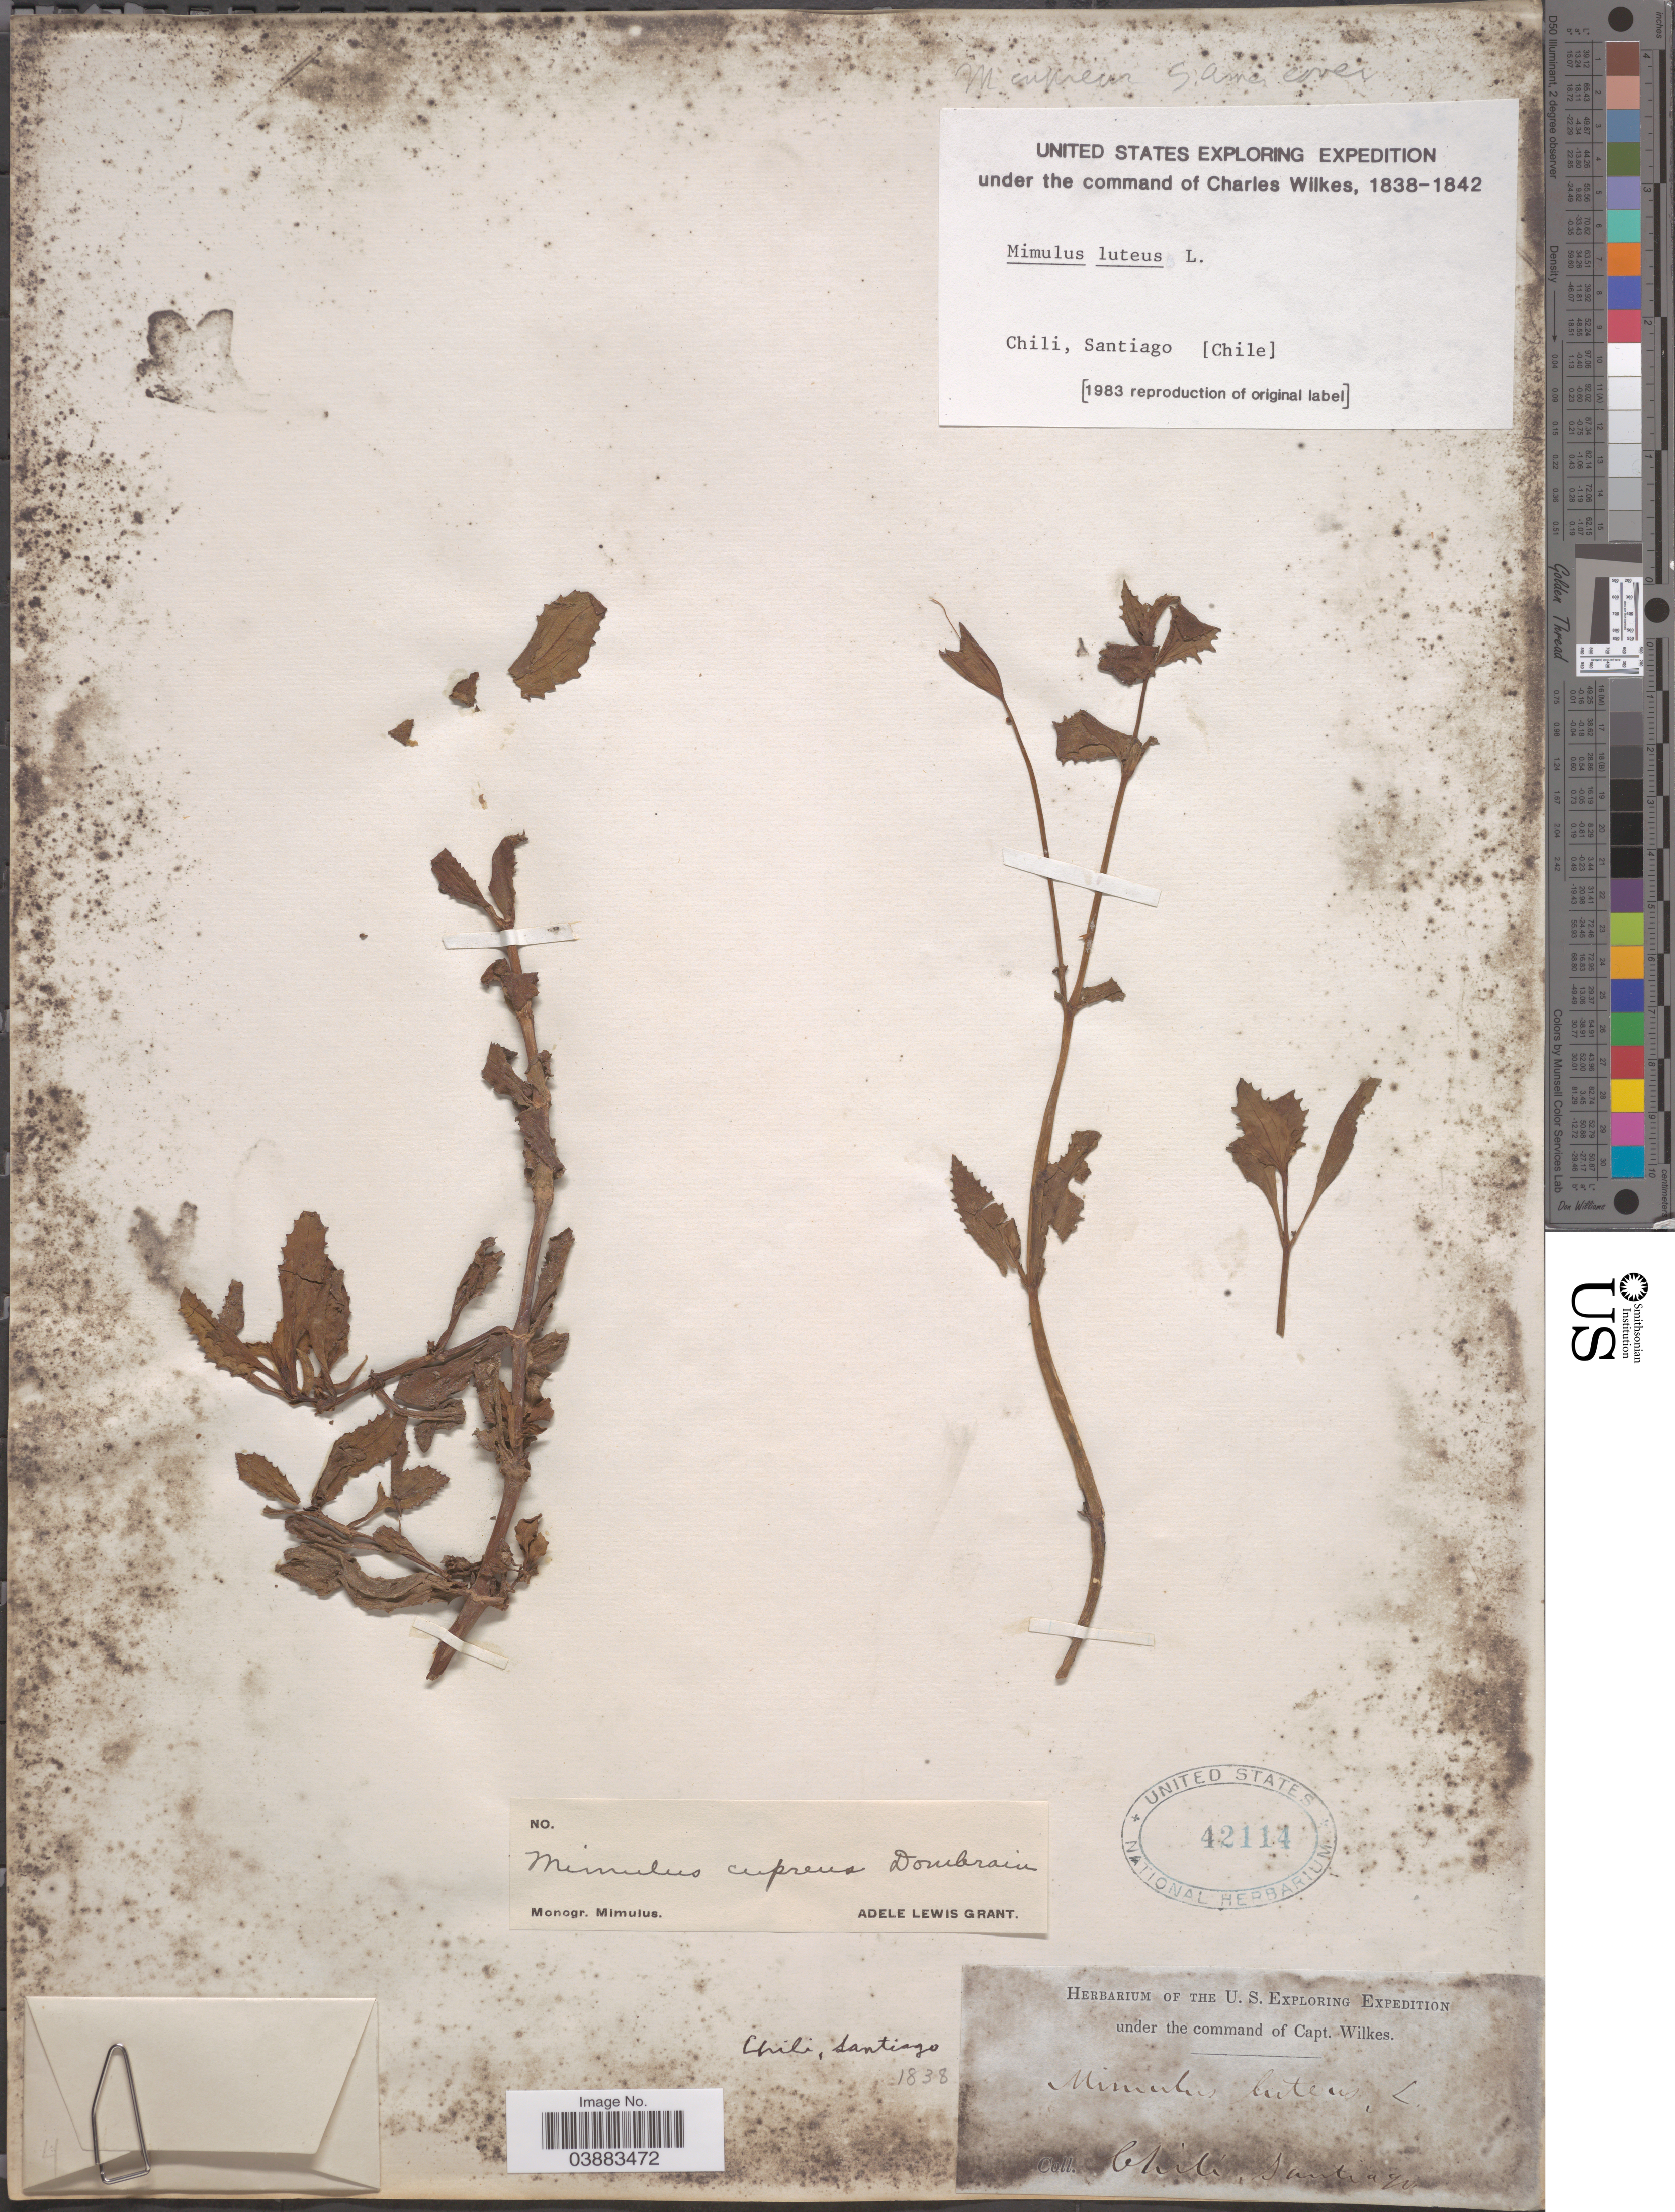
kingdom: Plantae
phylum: Tracheophyta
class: Magnoliopsida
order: Lamiales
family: Phrymaceae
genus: Mimulus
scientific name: Mimulus cupreus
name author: Dombrain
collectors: Wilkes Explor. Exped.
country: Chile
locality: Santiago.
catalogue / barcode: US 42114